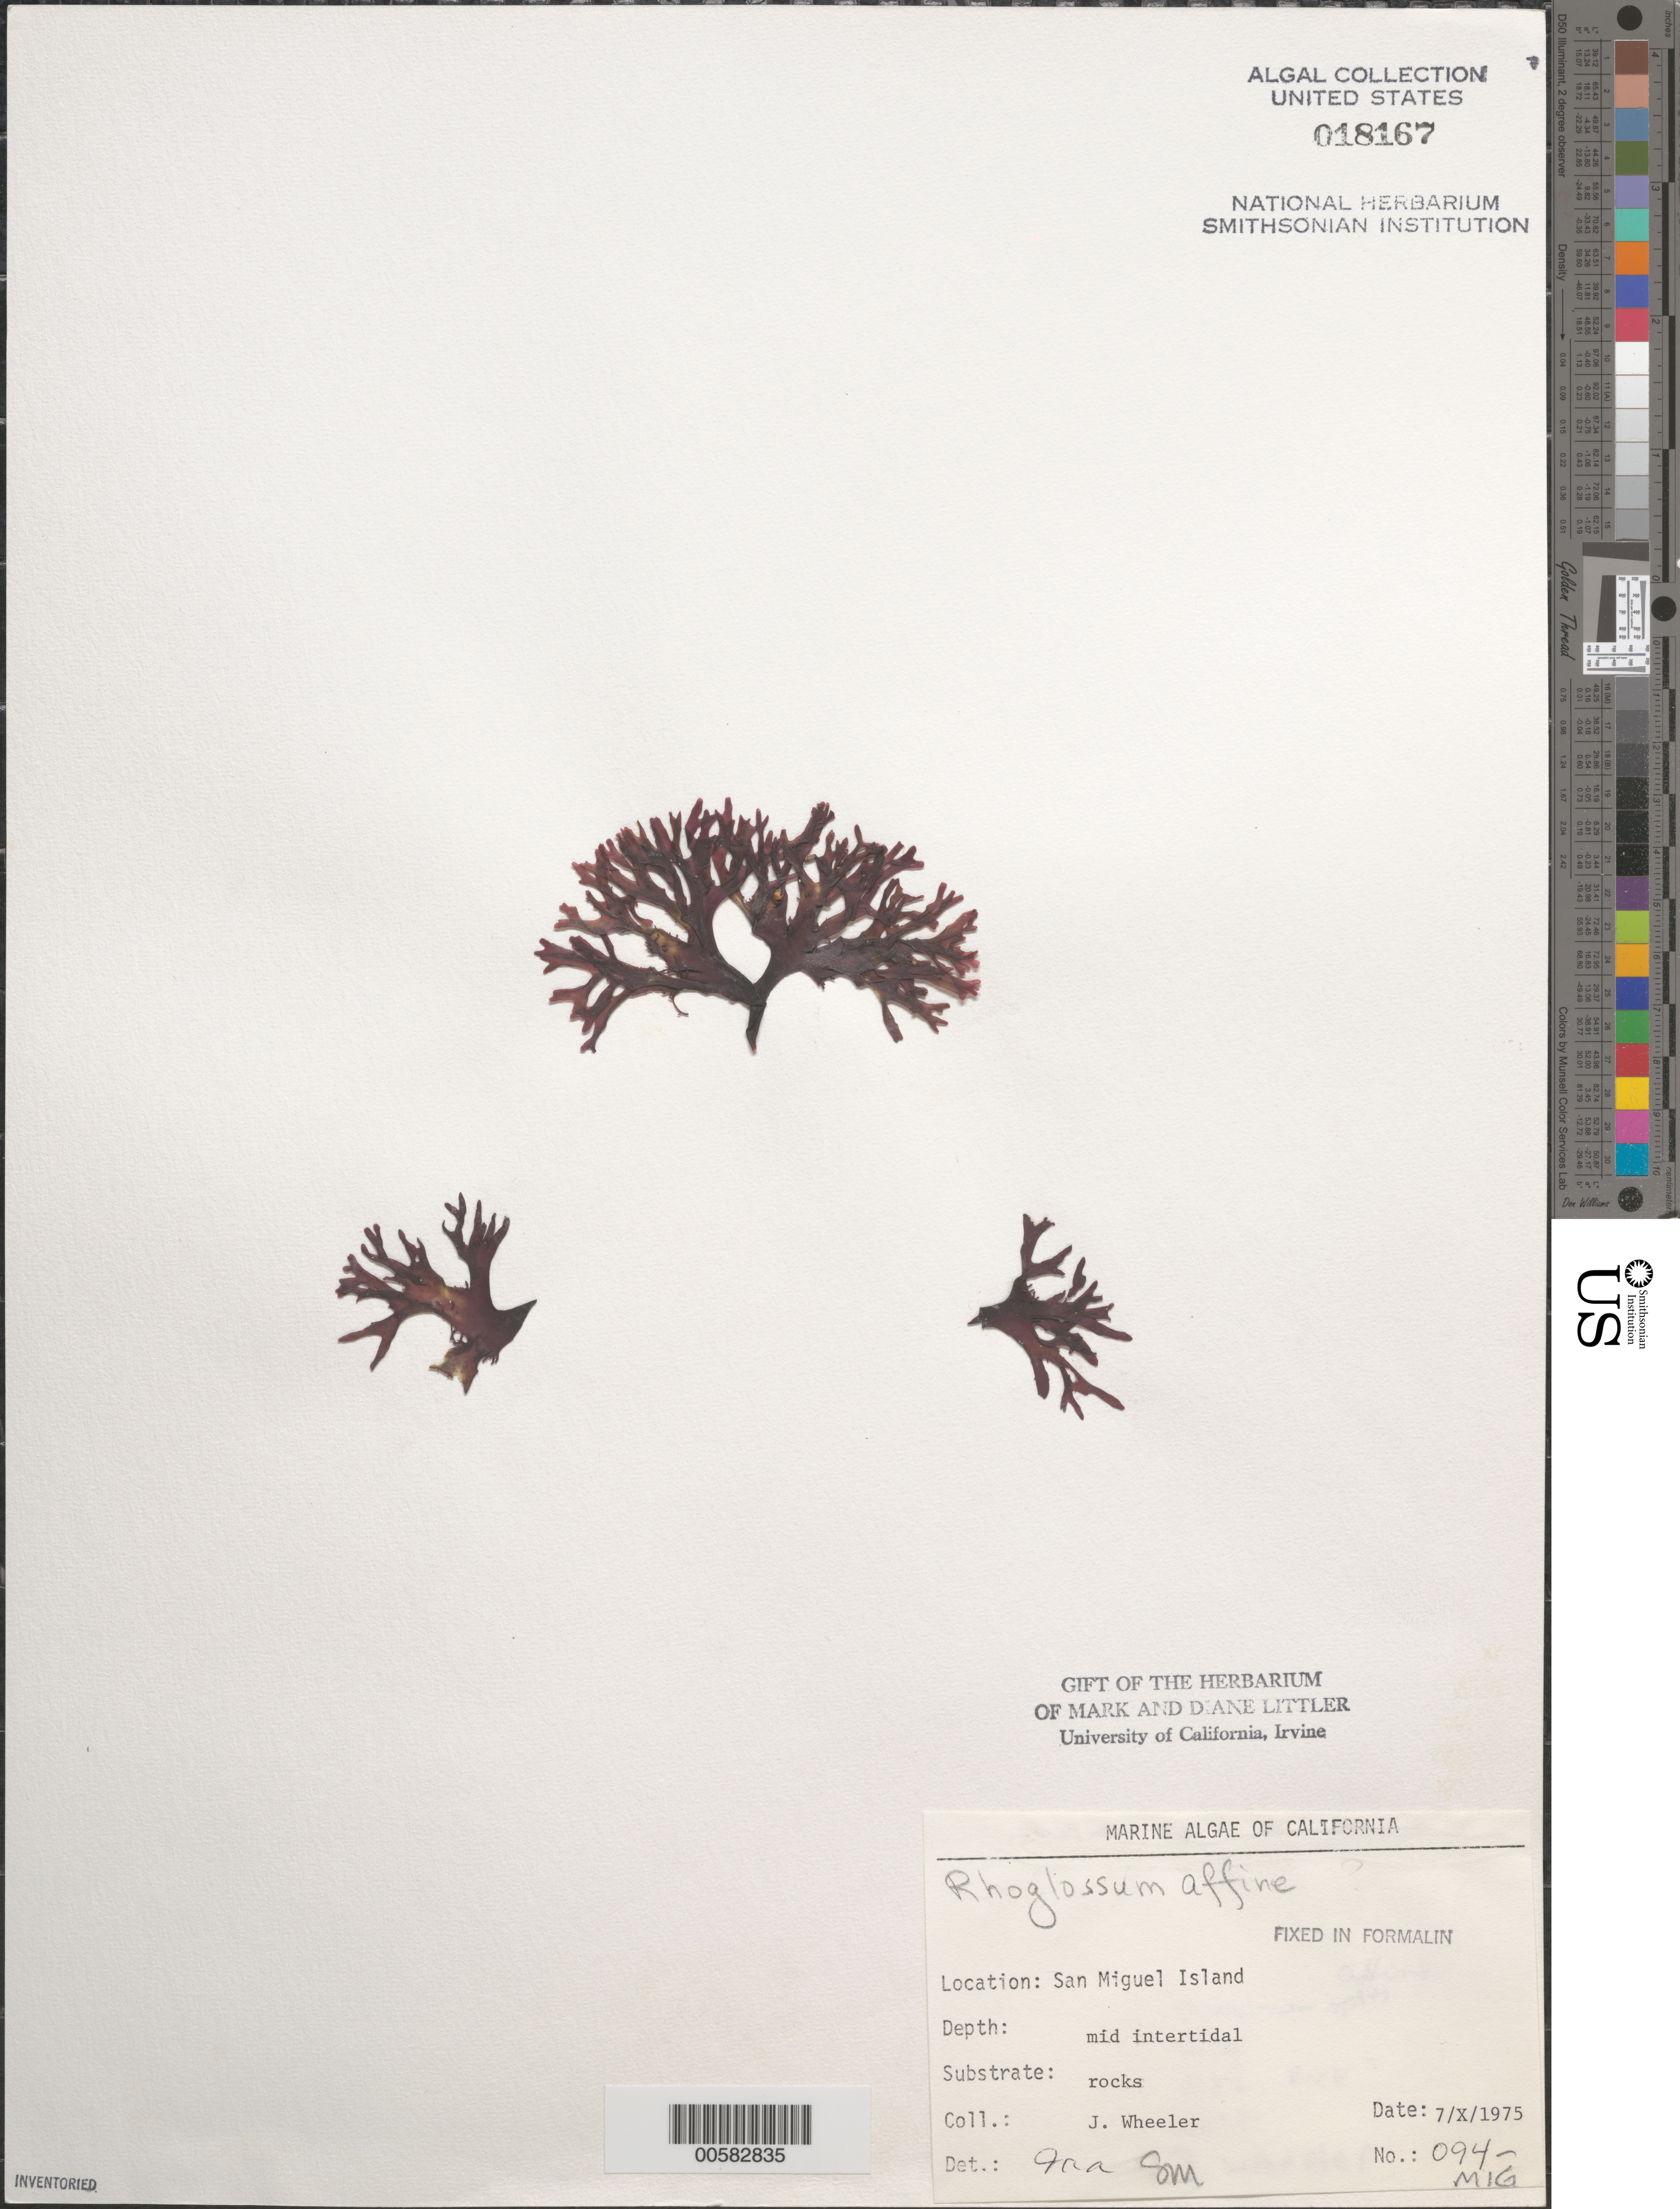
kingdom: Plantae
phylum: Rhodophyta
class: Florideophyceae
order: Gigartinales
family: Gigartinaceae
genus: Mazzaella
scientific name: Mazzaella affinis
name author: (Harvey) Fredericq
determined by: Algae name updating Project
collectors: J. L. Wheeler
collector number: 094-MIG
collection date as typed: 07 Oct 1975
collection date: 1975-10-07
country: United States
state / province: California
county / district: Santa Barbara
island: San Miguel Island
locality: Cuyler Harbor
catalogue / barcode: US 18167